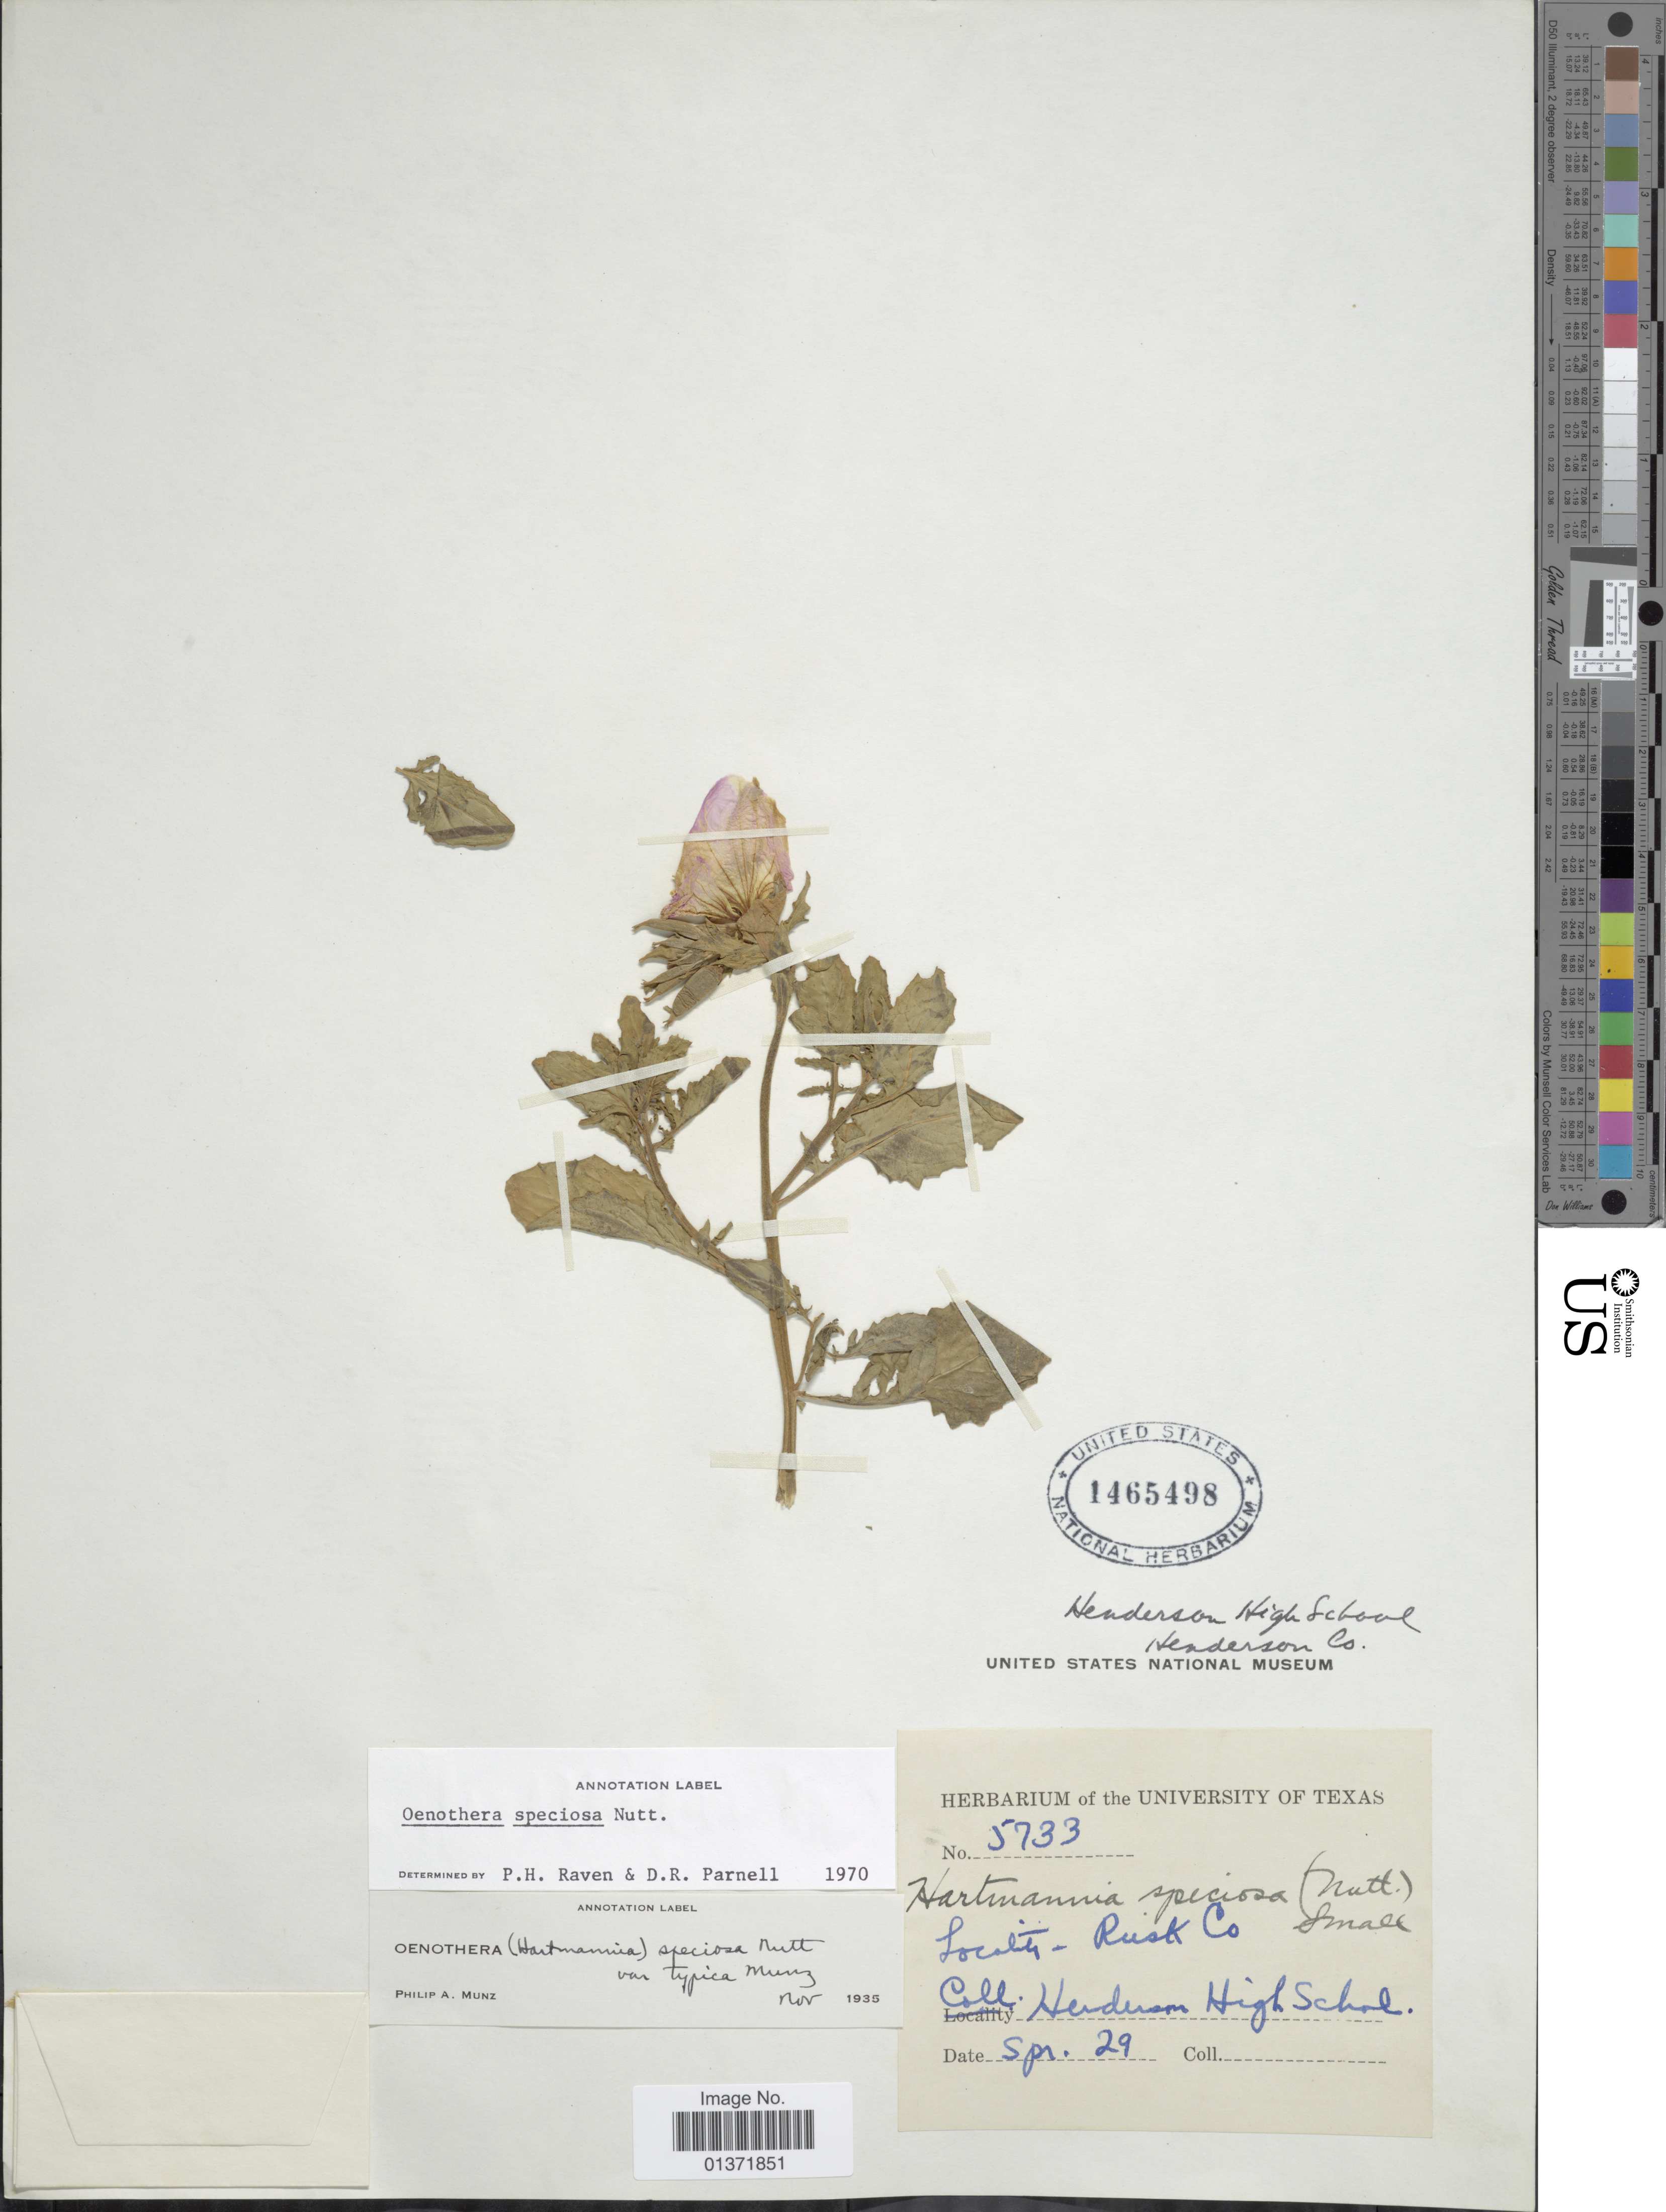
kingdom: Plantae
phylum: Tracheophyta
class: Magnoliopsida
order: Myrtales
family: Onagraceae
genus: Oenothera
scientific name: Oenothera speciosa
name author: Nutt.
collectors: Henderson High School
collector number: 5733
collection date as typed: spr. 29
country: United States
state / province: Texas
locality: Rusk Co.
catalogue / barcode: US 1465498